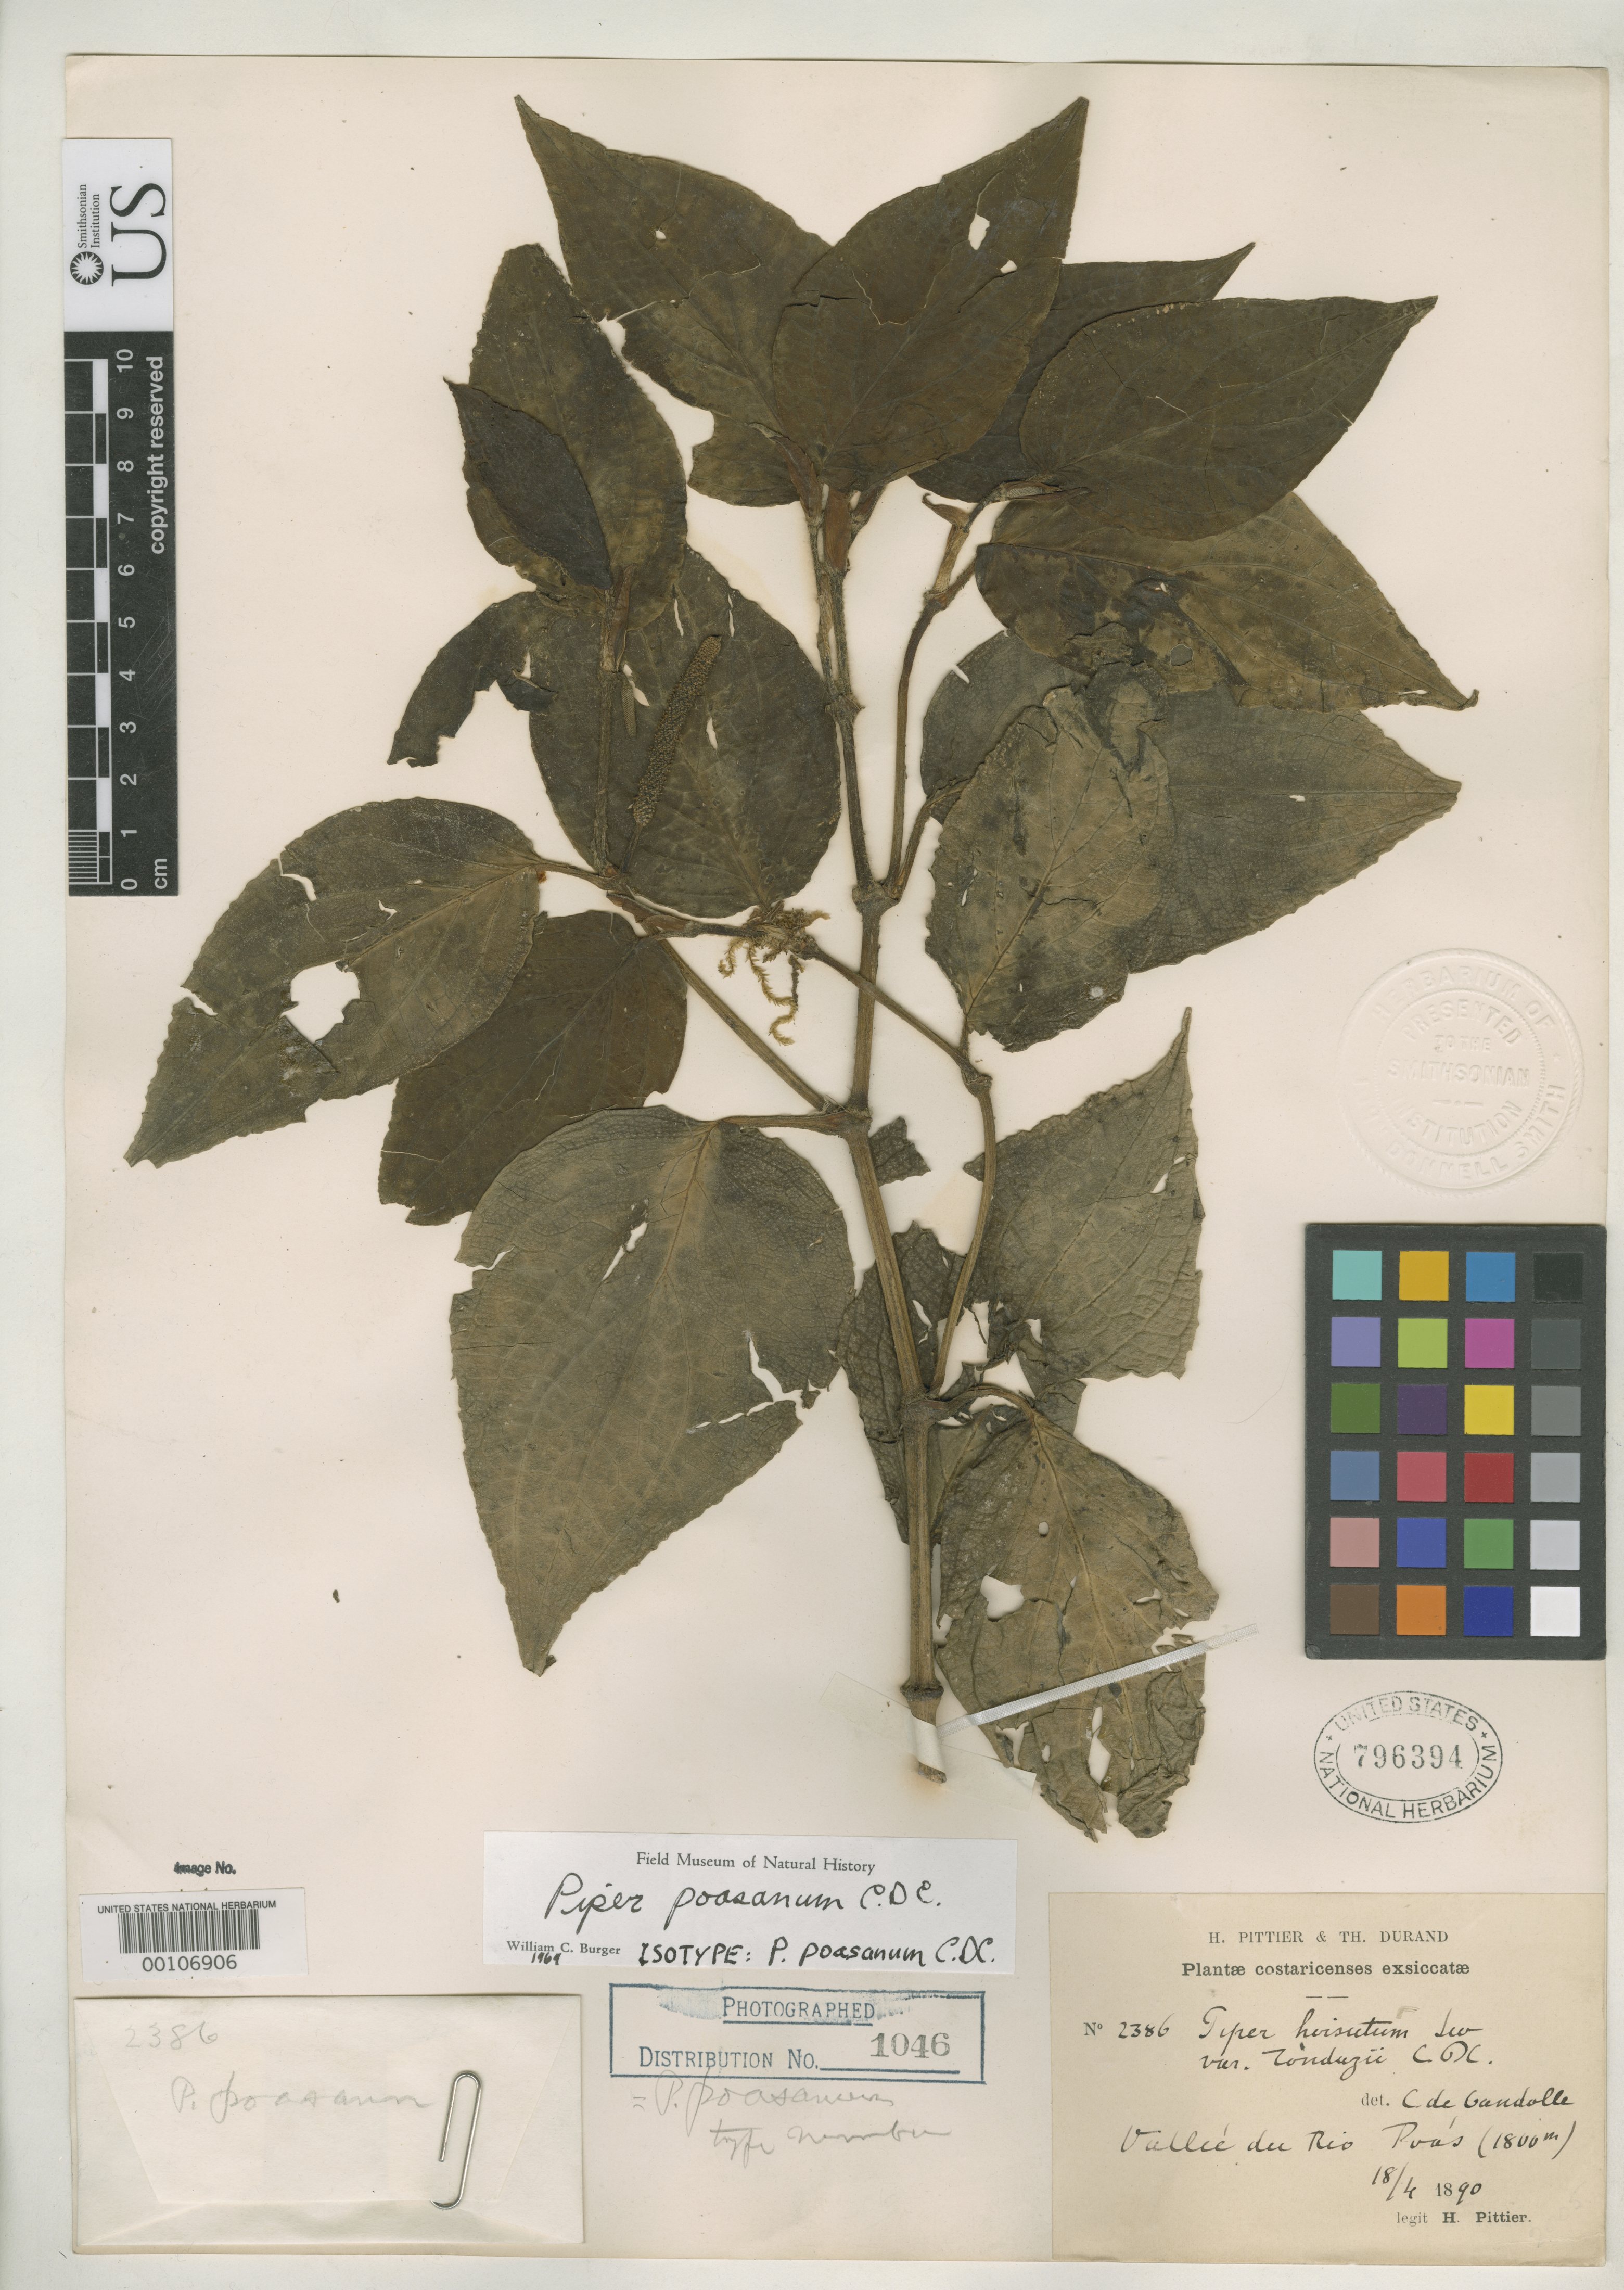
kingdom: Plantae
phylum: Tracheophyta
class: Magnoliopsida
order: Piperales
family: Piperaceae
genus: Piper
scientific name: Piper poasanum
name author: C. DC.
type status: Isotype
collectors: H. F. Pittier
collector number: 2386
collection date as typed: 18 Apr 1890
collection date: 1890-04-18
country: Costa Rica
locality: Vallee du Rio Poás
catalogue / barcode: US 796394